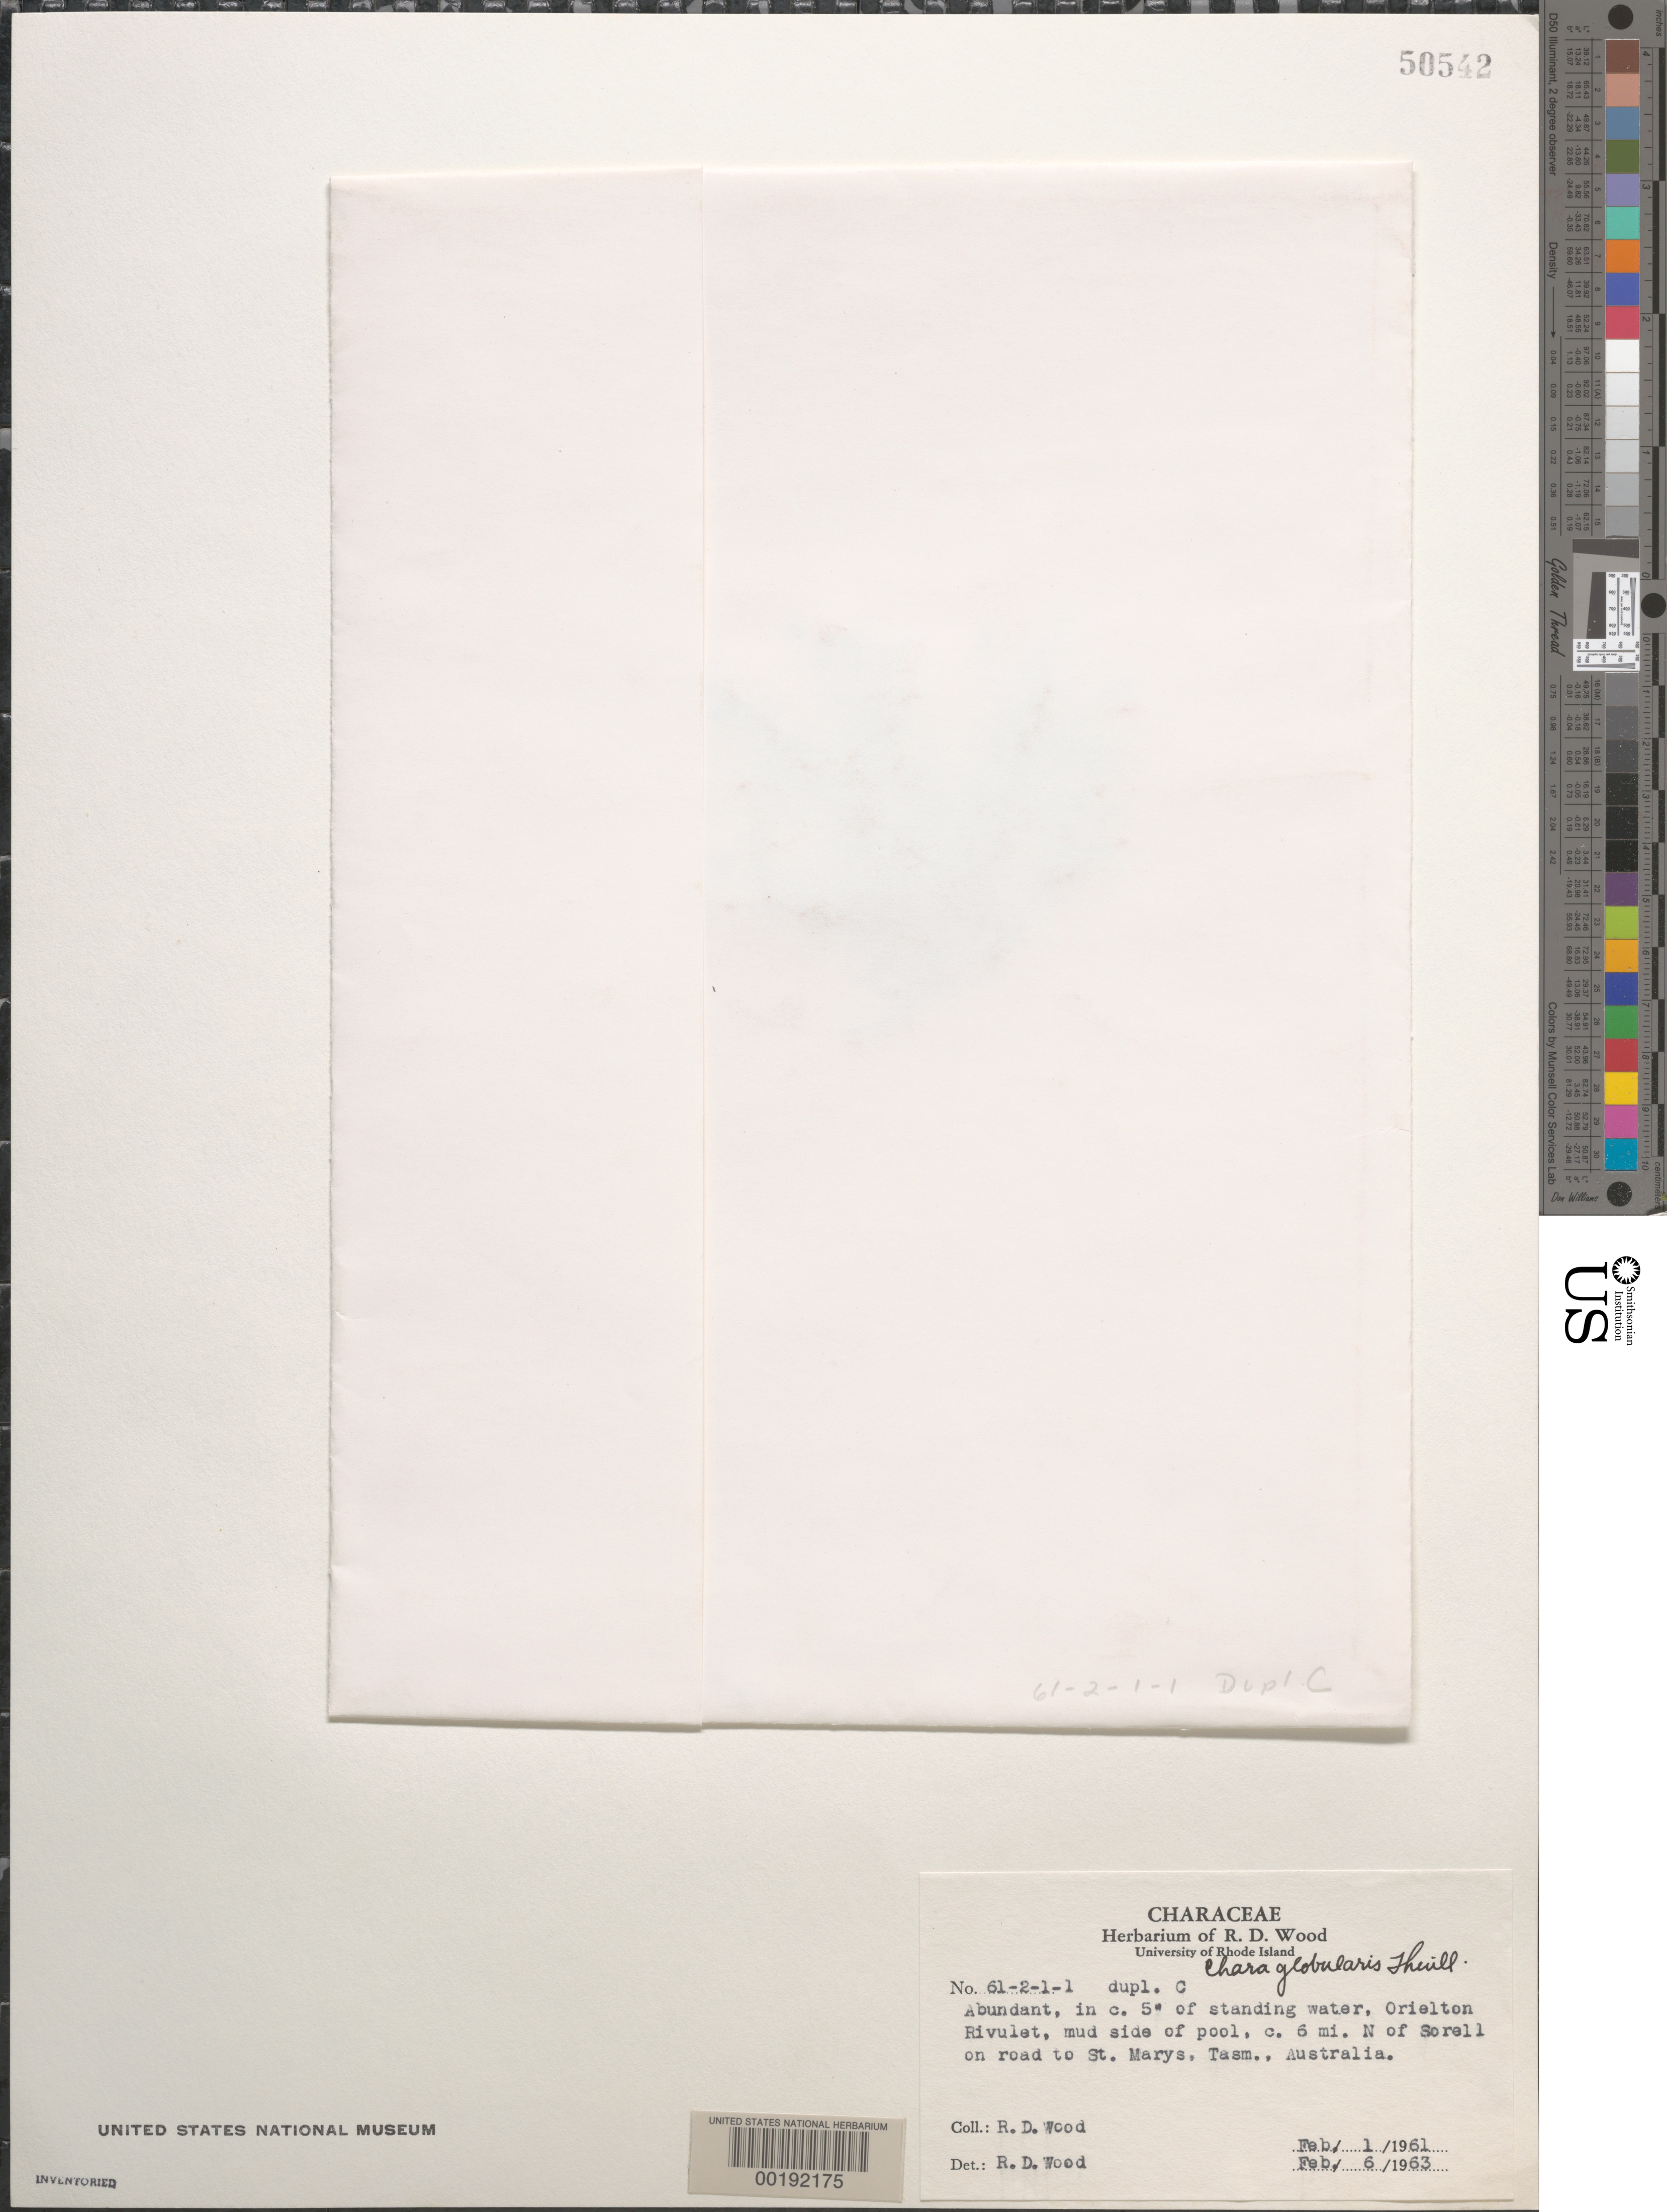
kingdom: Plantae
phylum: Charophyta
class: Charophyceae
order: Charales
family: Characeae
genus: Chara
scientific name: Chara globularis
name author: Thuiller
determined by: Wood, R. D.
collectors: R. Wood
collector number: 61-2-1-1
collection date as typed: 01 Feb 1961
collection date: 1961-02-01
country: Australia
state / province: Tasmania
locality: Orielton Rivulet, ca. 6 miles north of Sorell, St. Mary Road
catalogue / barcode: US 50542